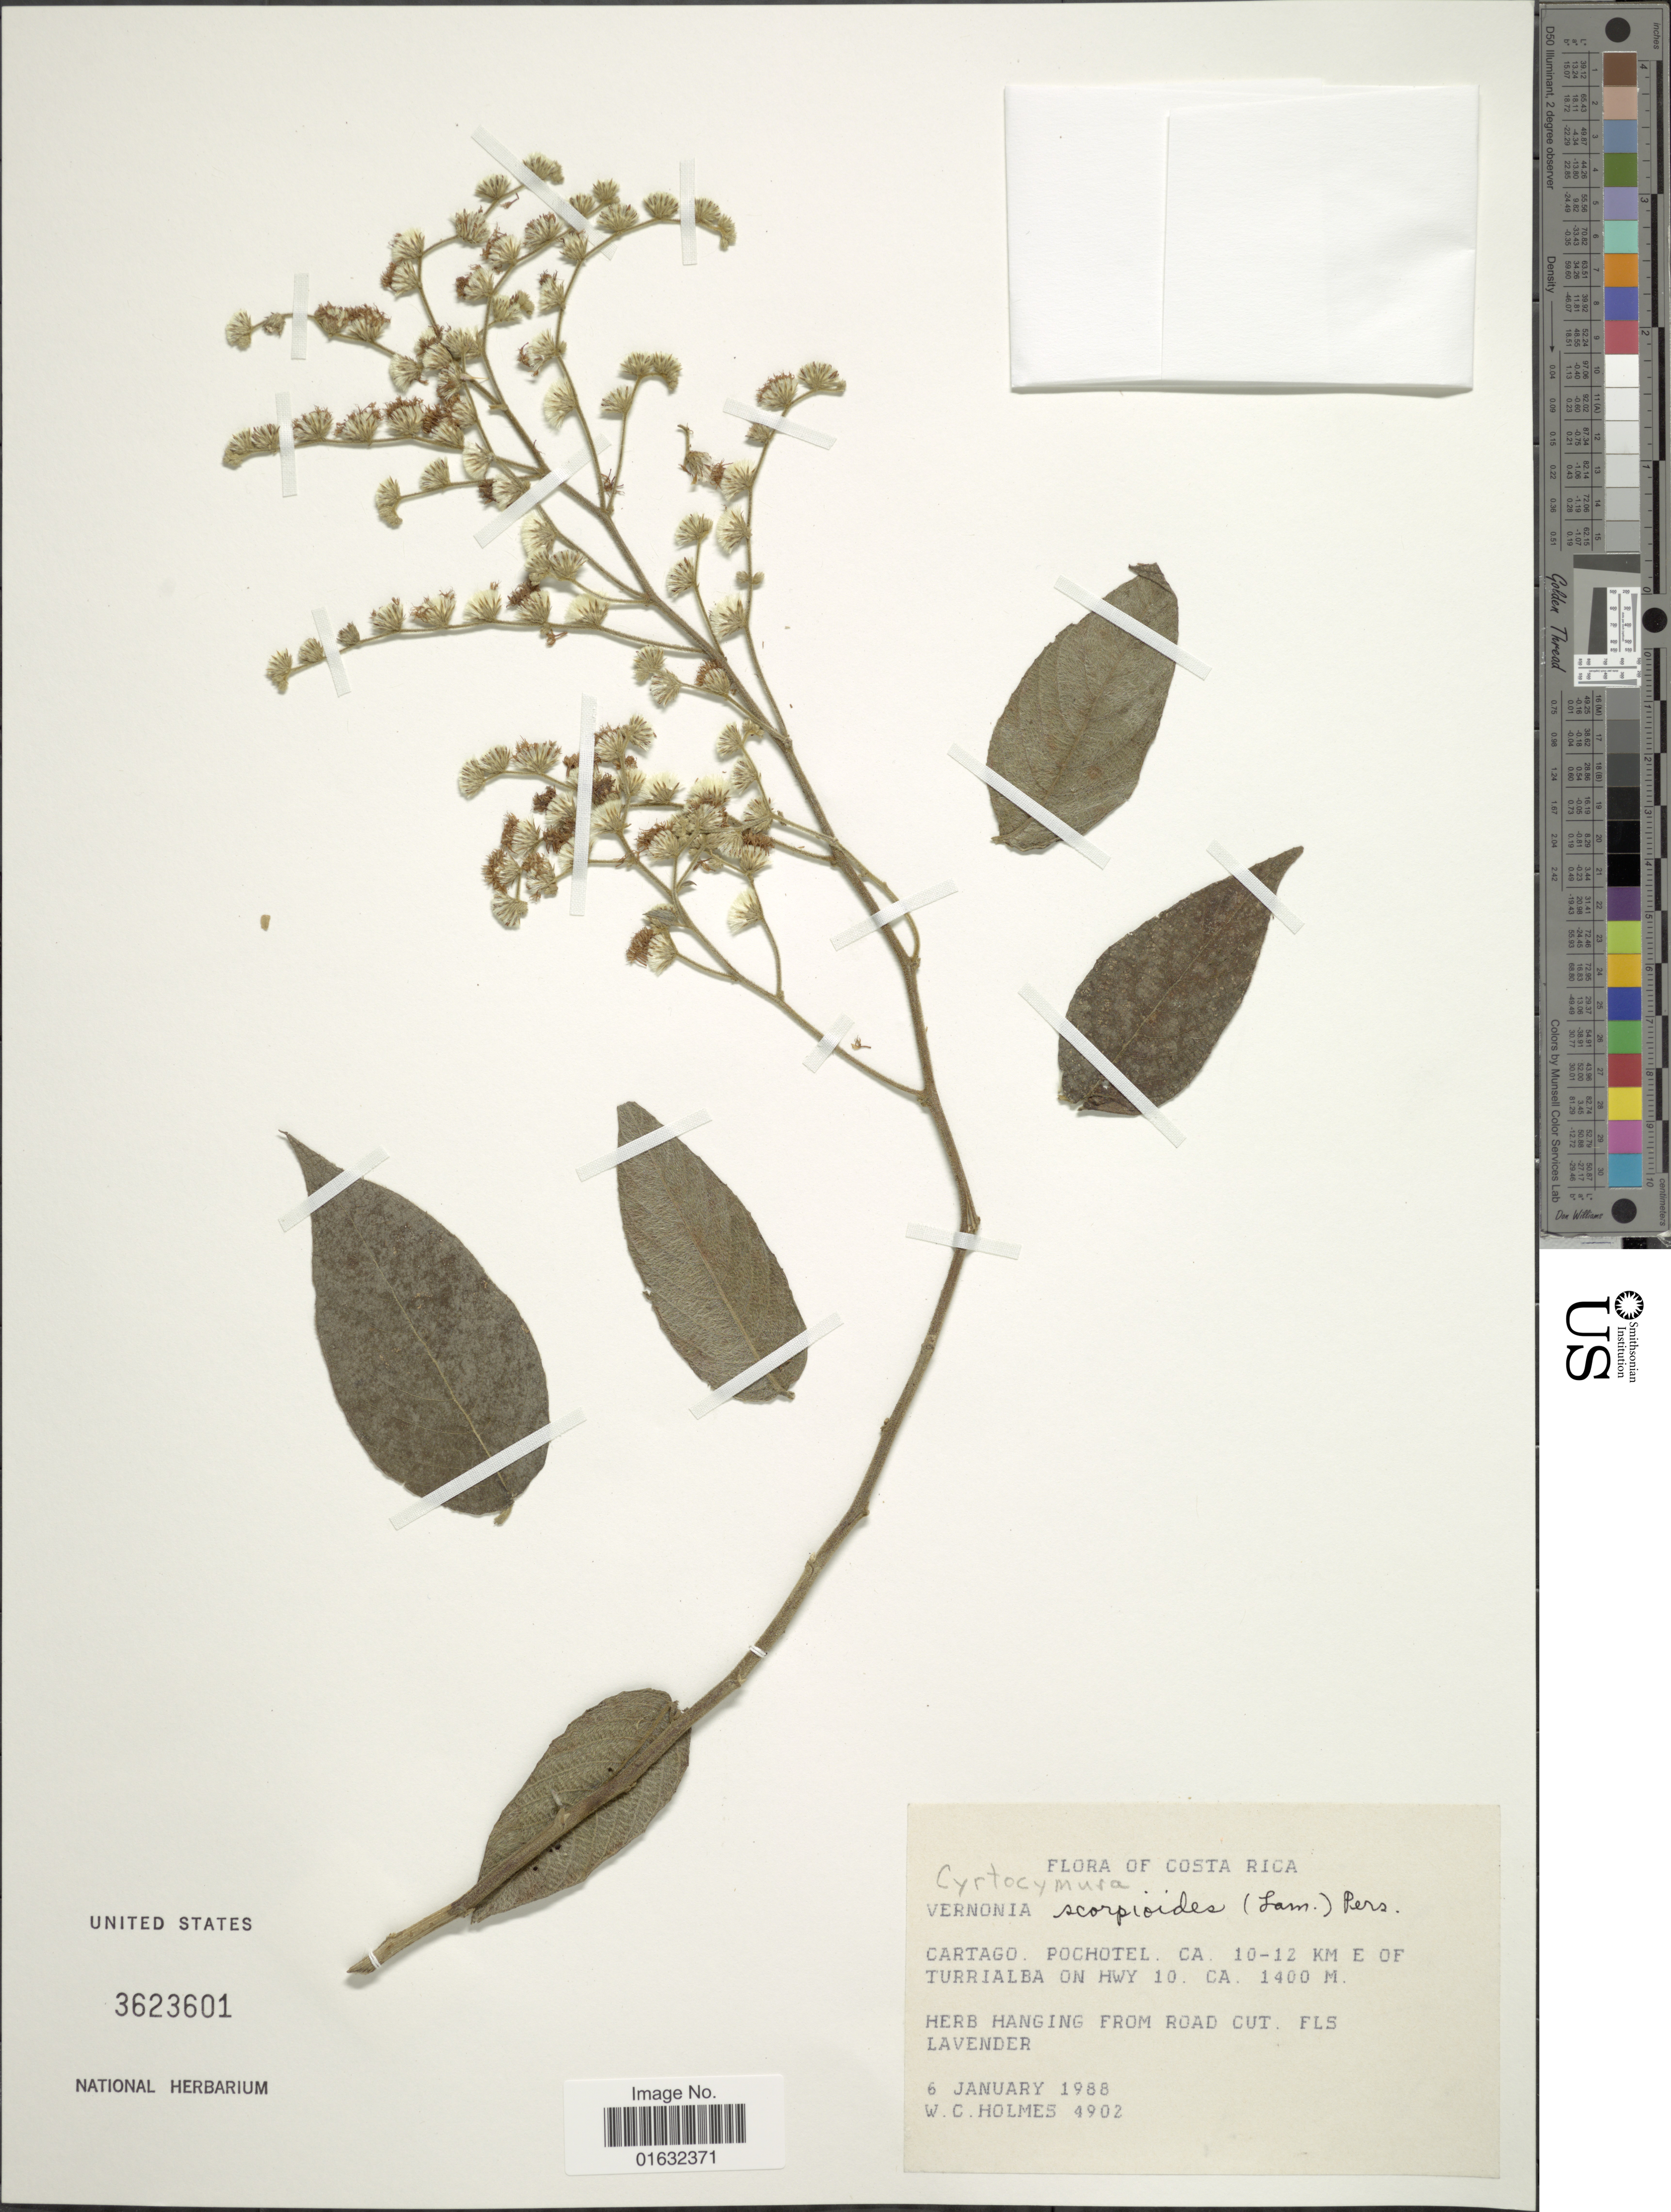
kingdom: Plantae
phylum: Tracheophyta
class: Magnoliopsida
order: Asterales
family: Asteraceae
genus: Cyrtocymura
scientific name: Cyrtocymura scorpioides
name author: (Lam.) H. Rob.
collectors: W. Holmes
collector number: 4902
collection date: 1988-01-06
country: Costa Rica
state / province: Cartago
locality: Pochotel, ca. 10-12 km E of Turrialba on Hwy 10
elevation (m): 1400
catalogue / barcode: US 3623601